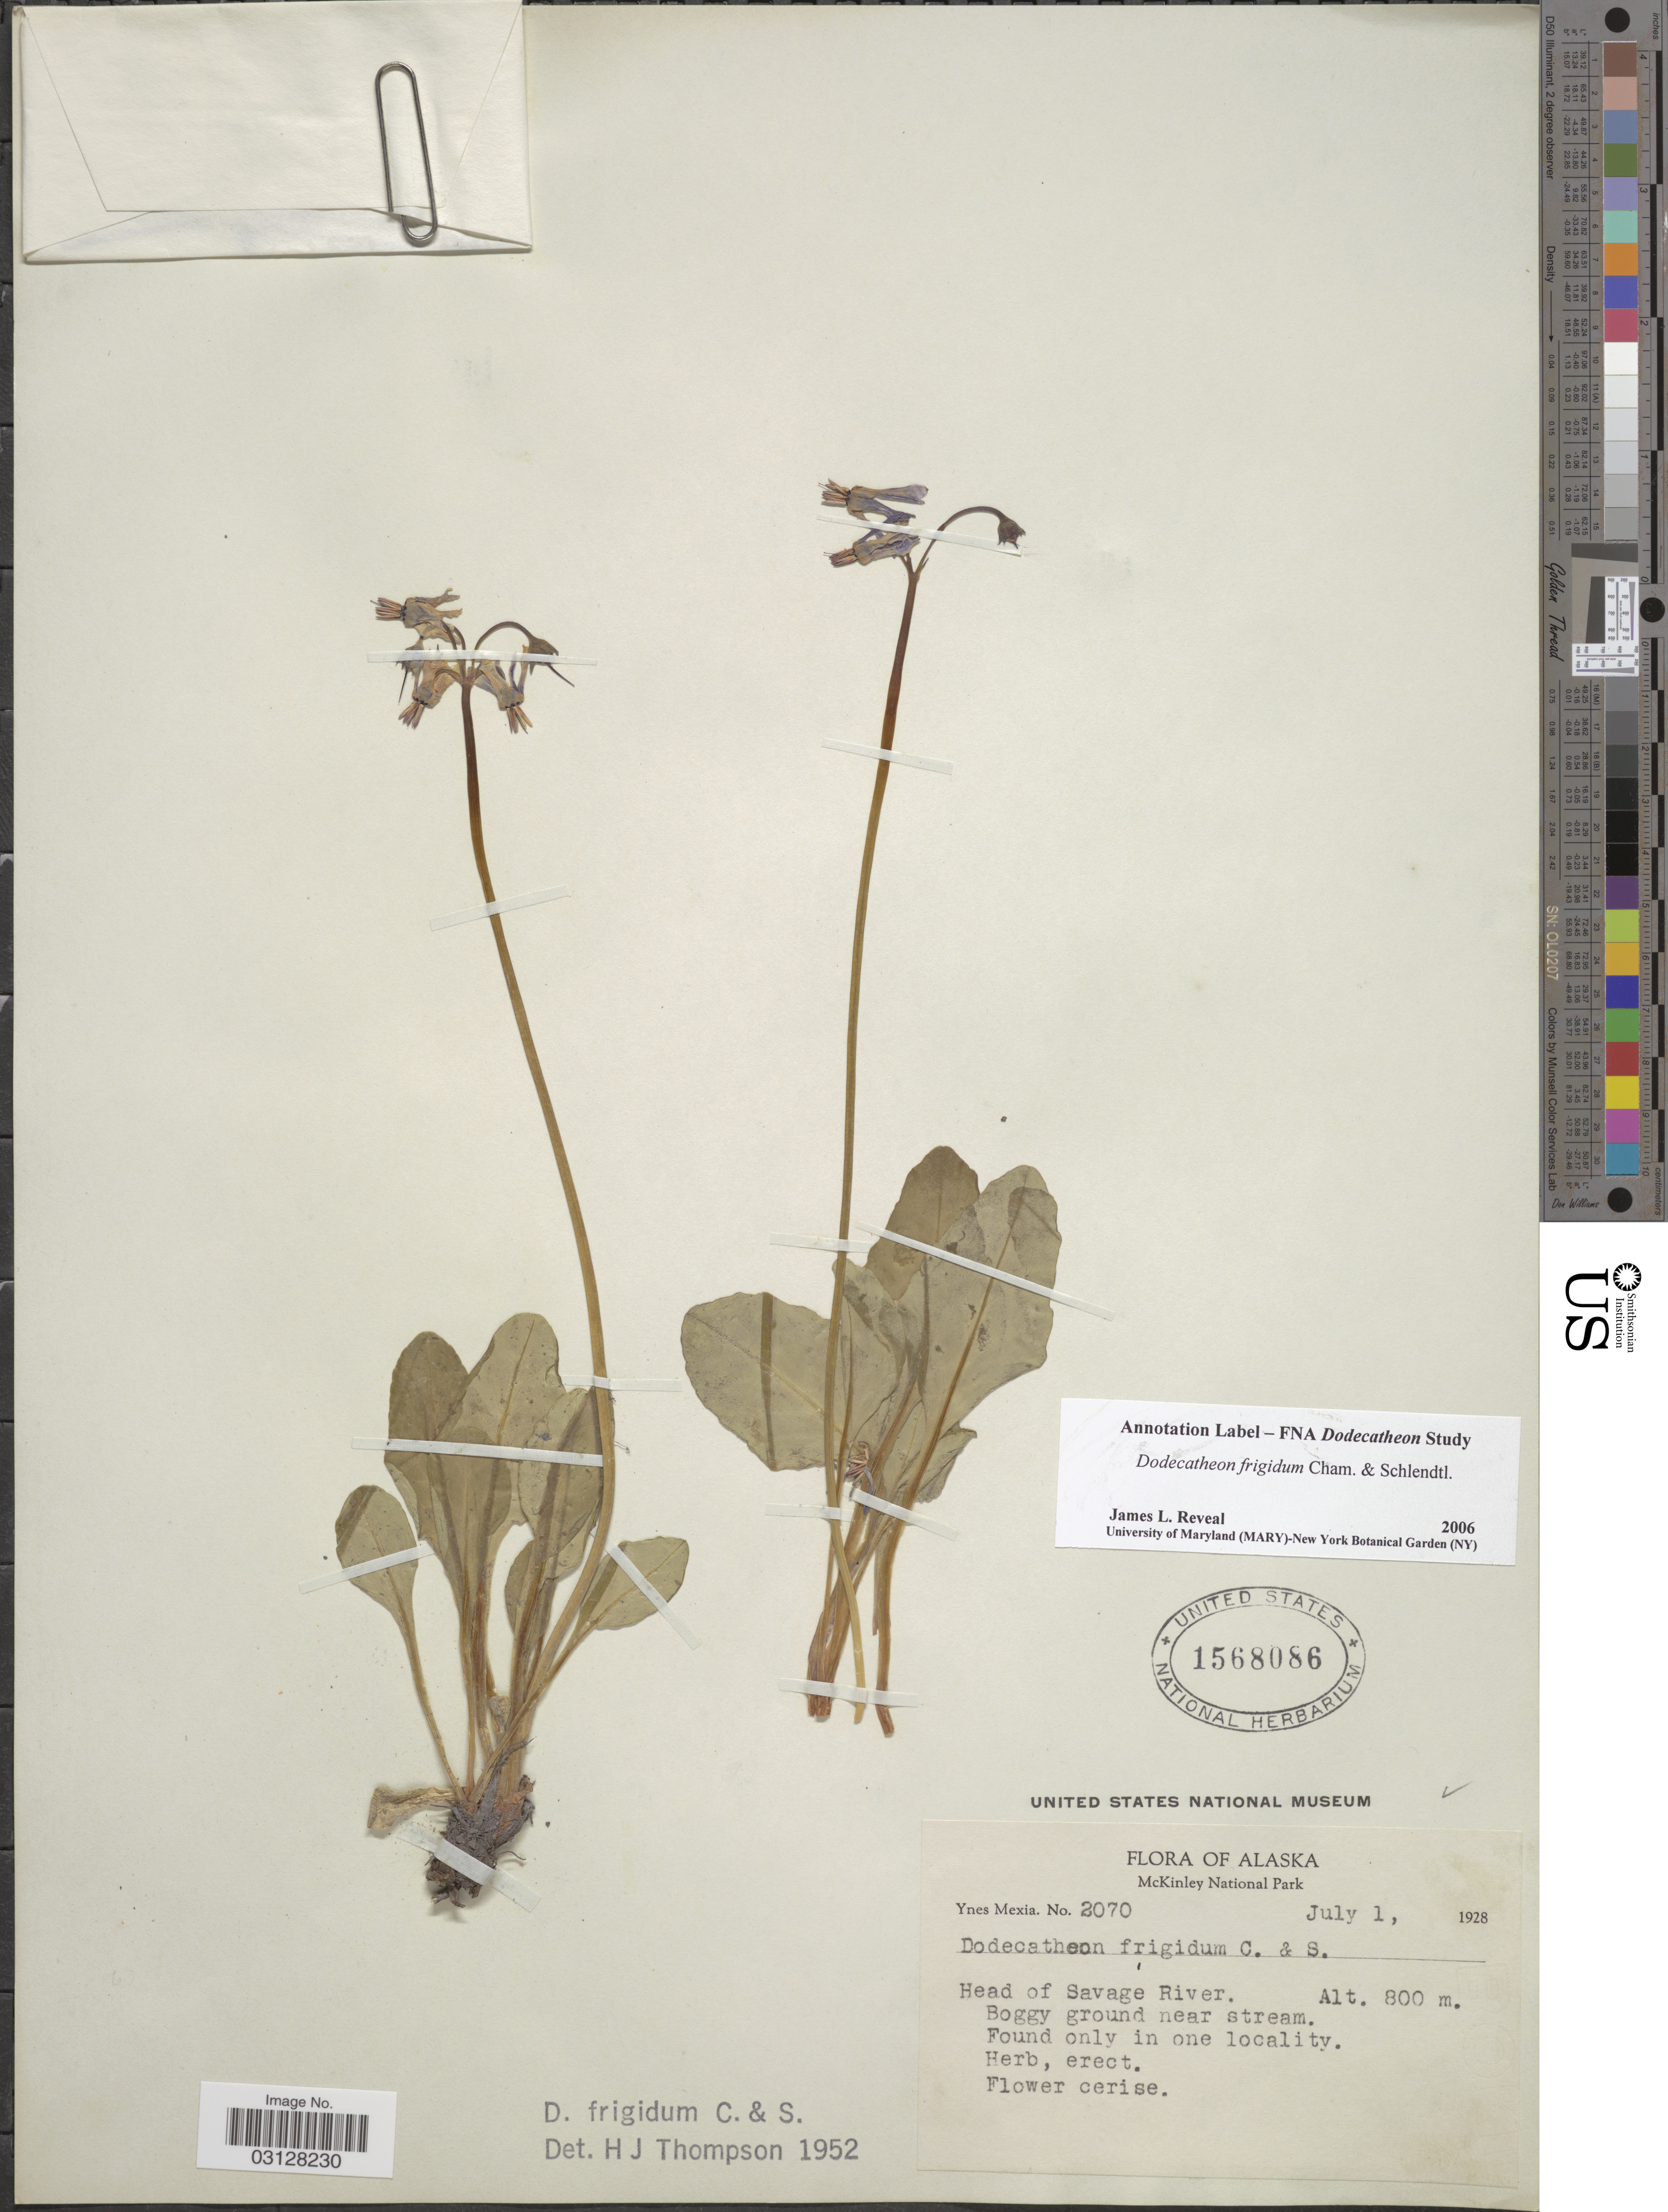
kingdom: Plantae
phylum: Tracheophyta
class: Magnoliopsida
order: Ericales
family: Primulaceae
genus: Dodecatheon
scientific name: Dodecatheon frigidum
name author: Cham. & Schltdl.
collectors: Y. Mexia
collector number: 2070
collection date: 1928-07-01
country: United States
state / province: Alaska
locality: McKinley National Park. Head of Savage River. Boggy ground near stream.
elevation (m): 800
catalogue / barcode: US 1568086